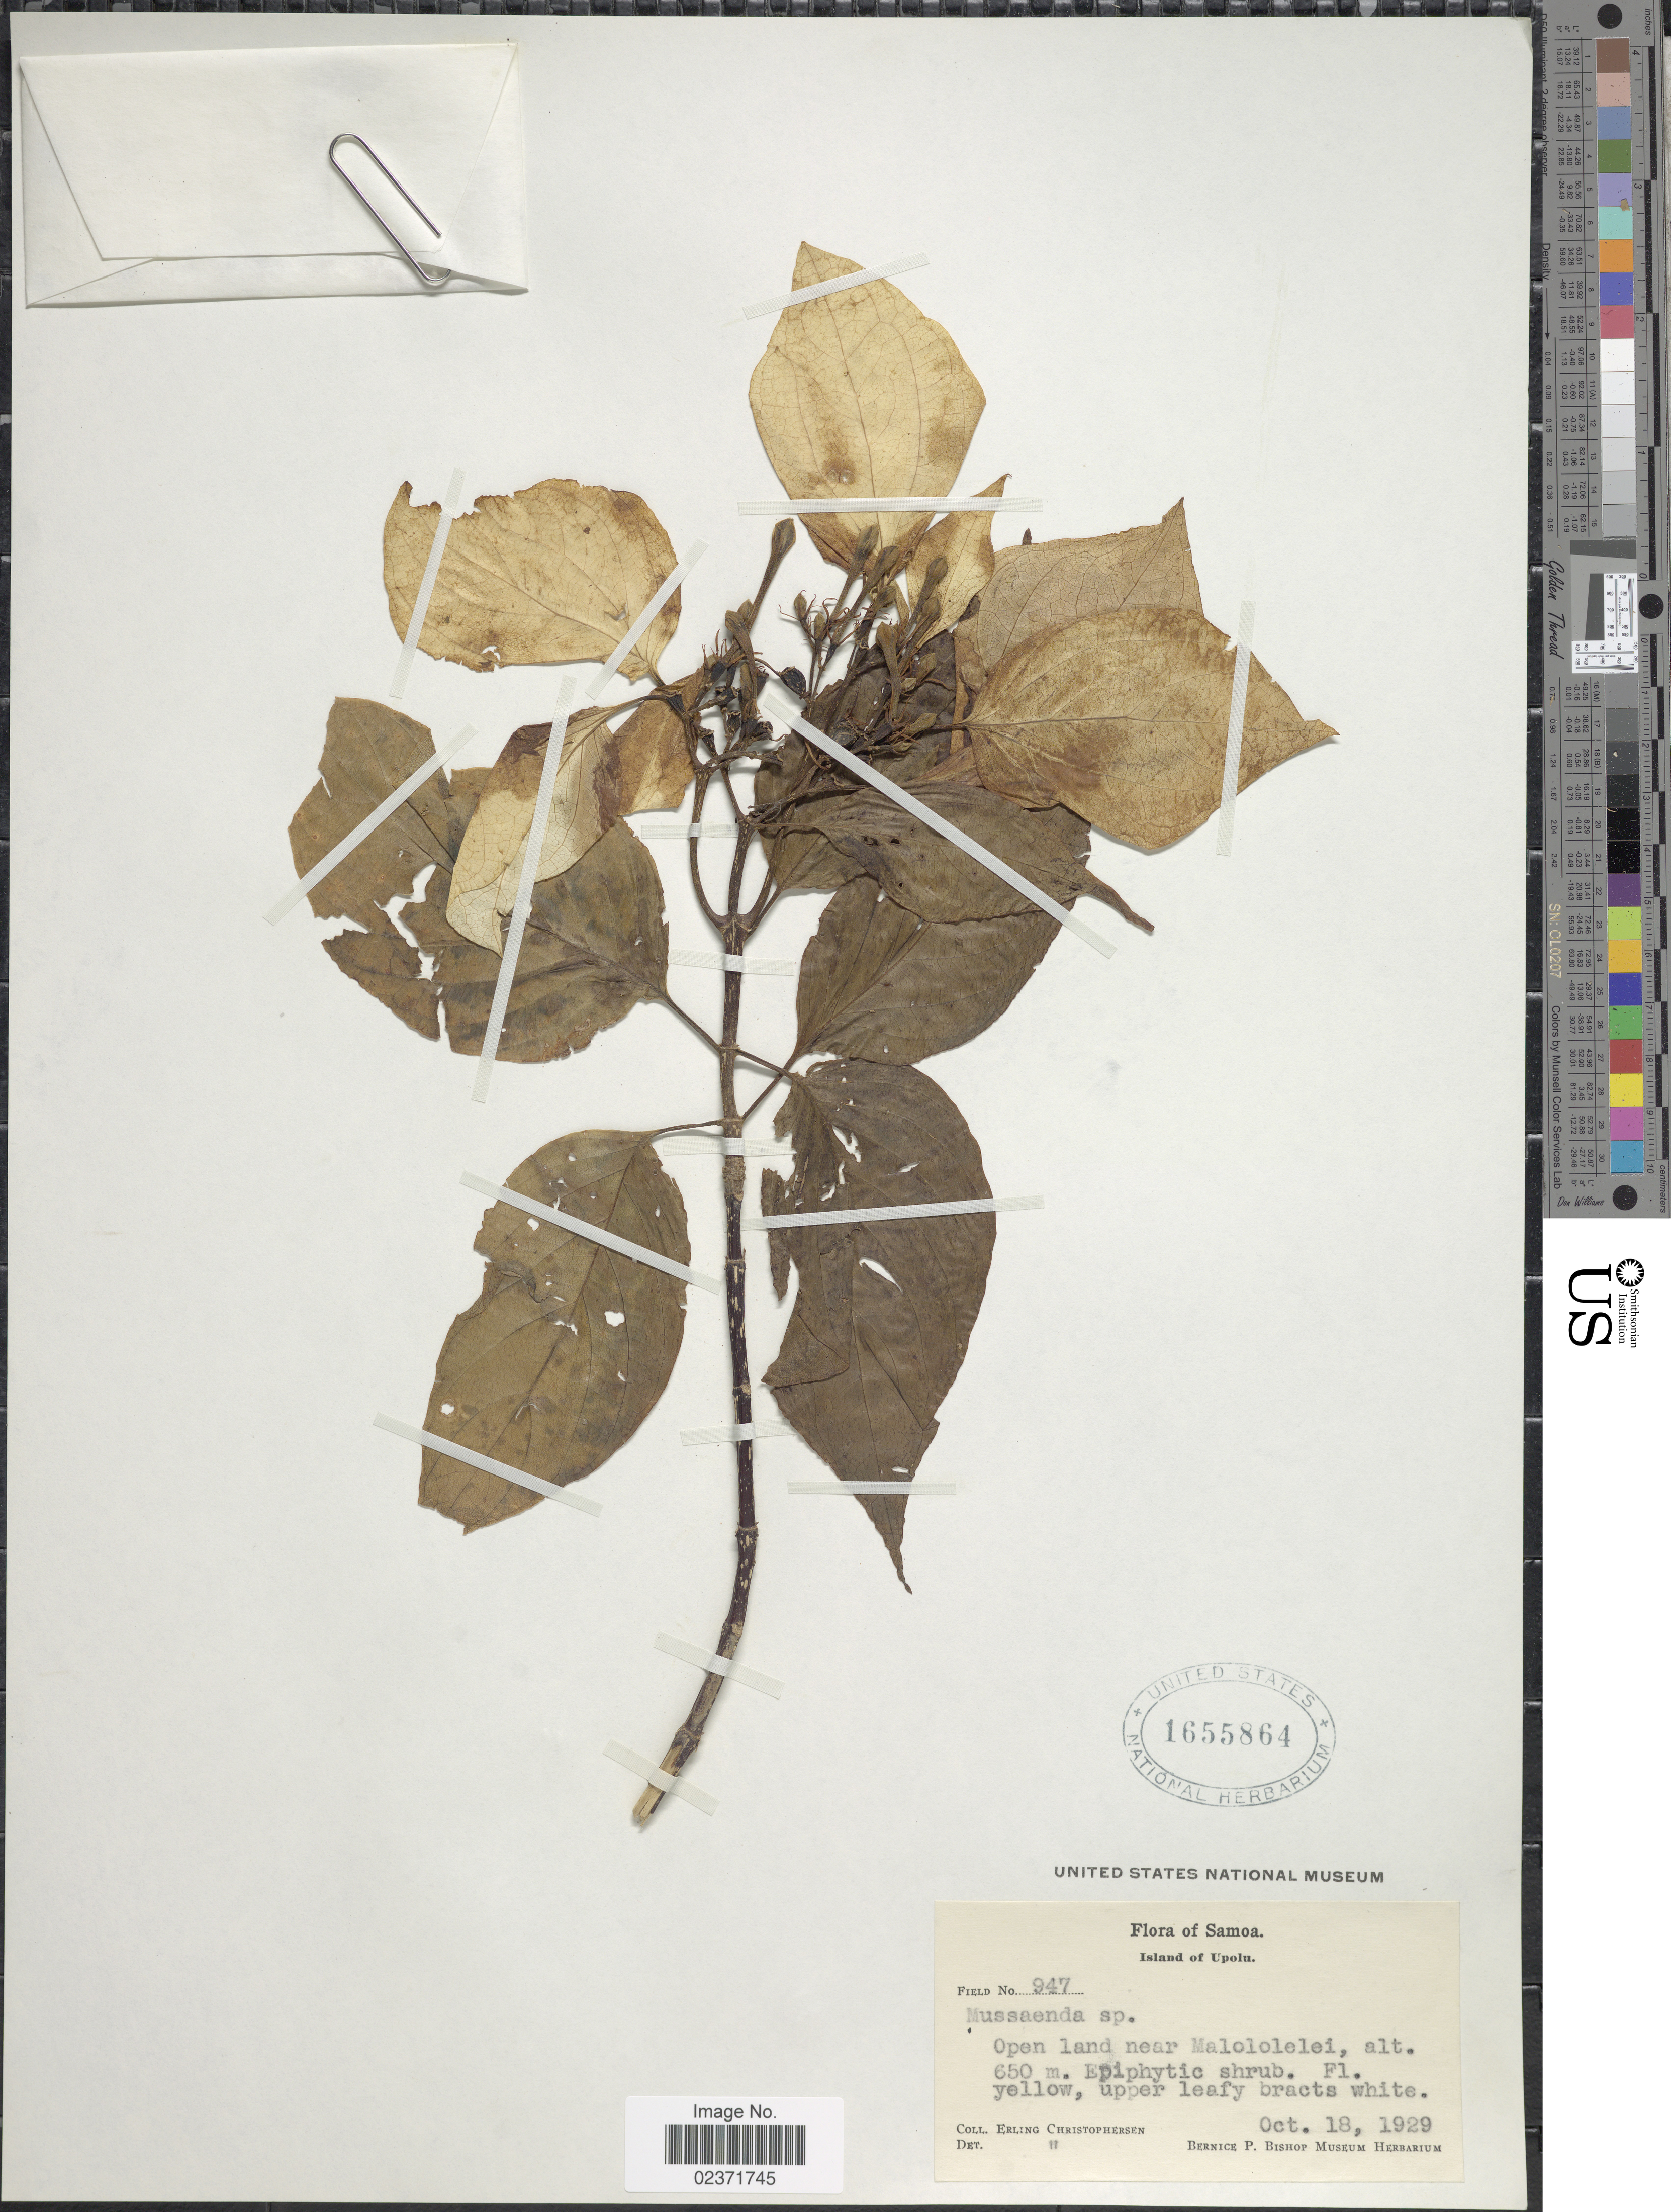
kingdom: Plantae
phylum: Tracheophyta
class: Magnoliopsida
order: Gentianales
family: Rubiaceae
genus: Mussaenda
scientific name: Mussaenda raiateensis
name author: J.W. Moore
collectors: E. Christophersen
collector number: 947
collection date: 1929-10-18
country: Samoa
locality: Samoa. Island of Upolu. Open land near Malololelei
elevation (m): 650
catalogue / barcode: US 1655864